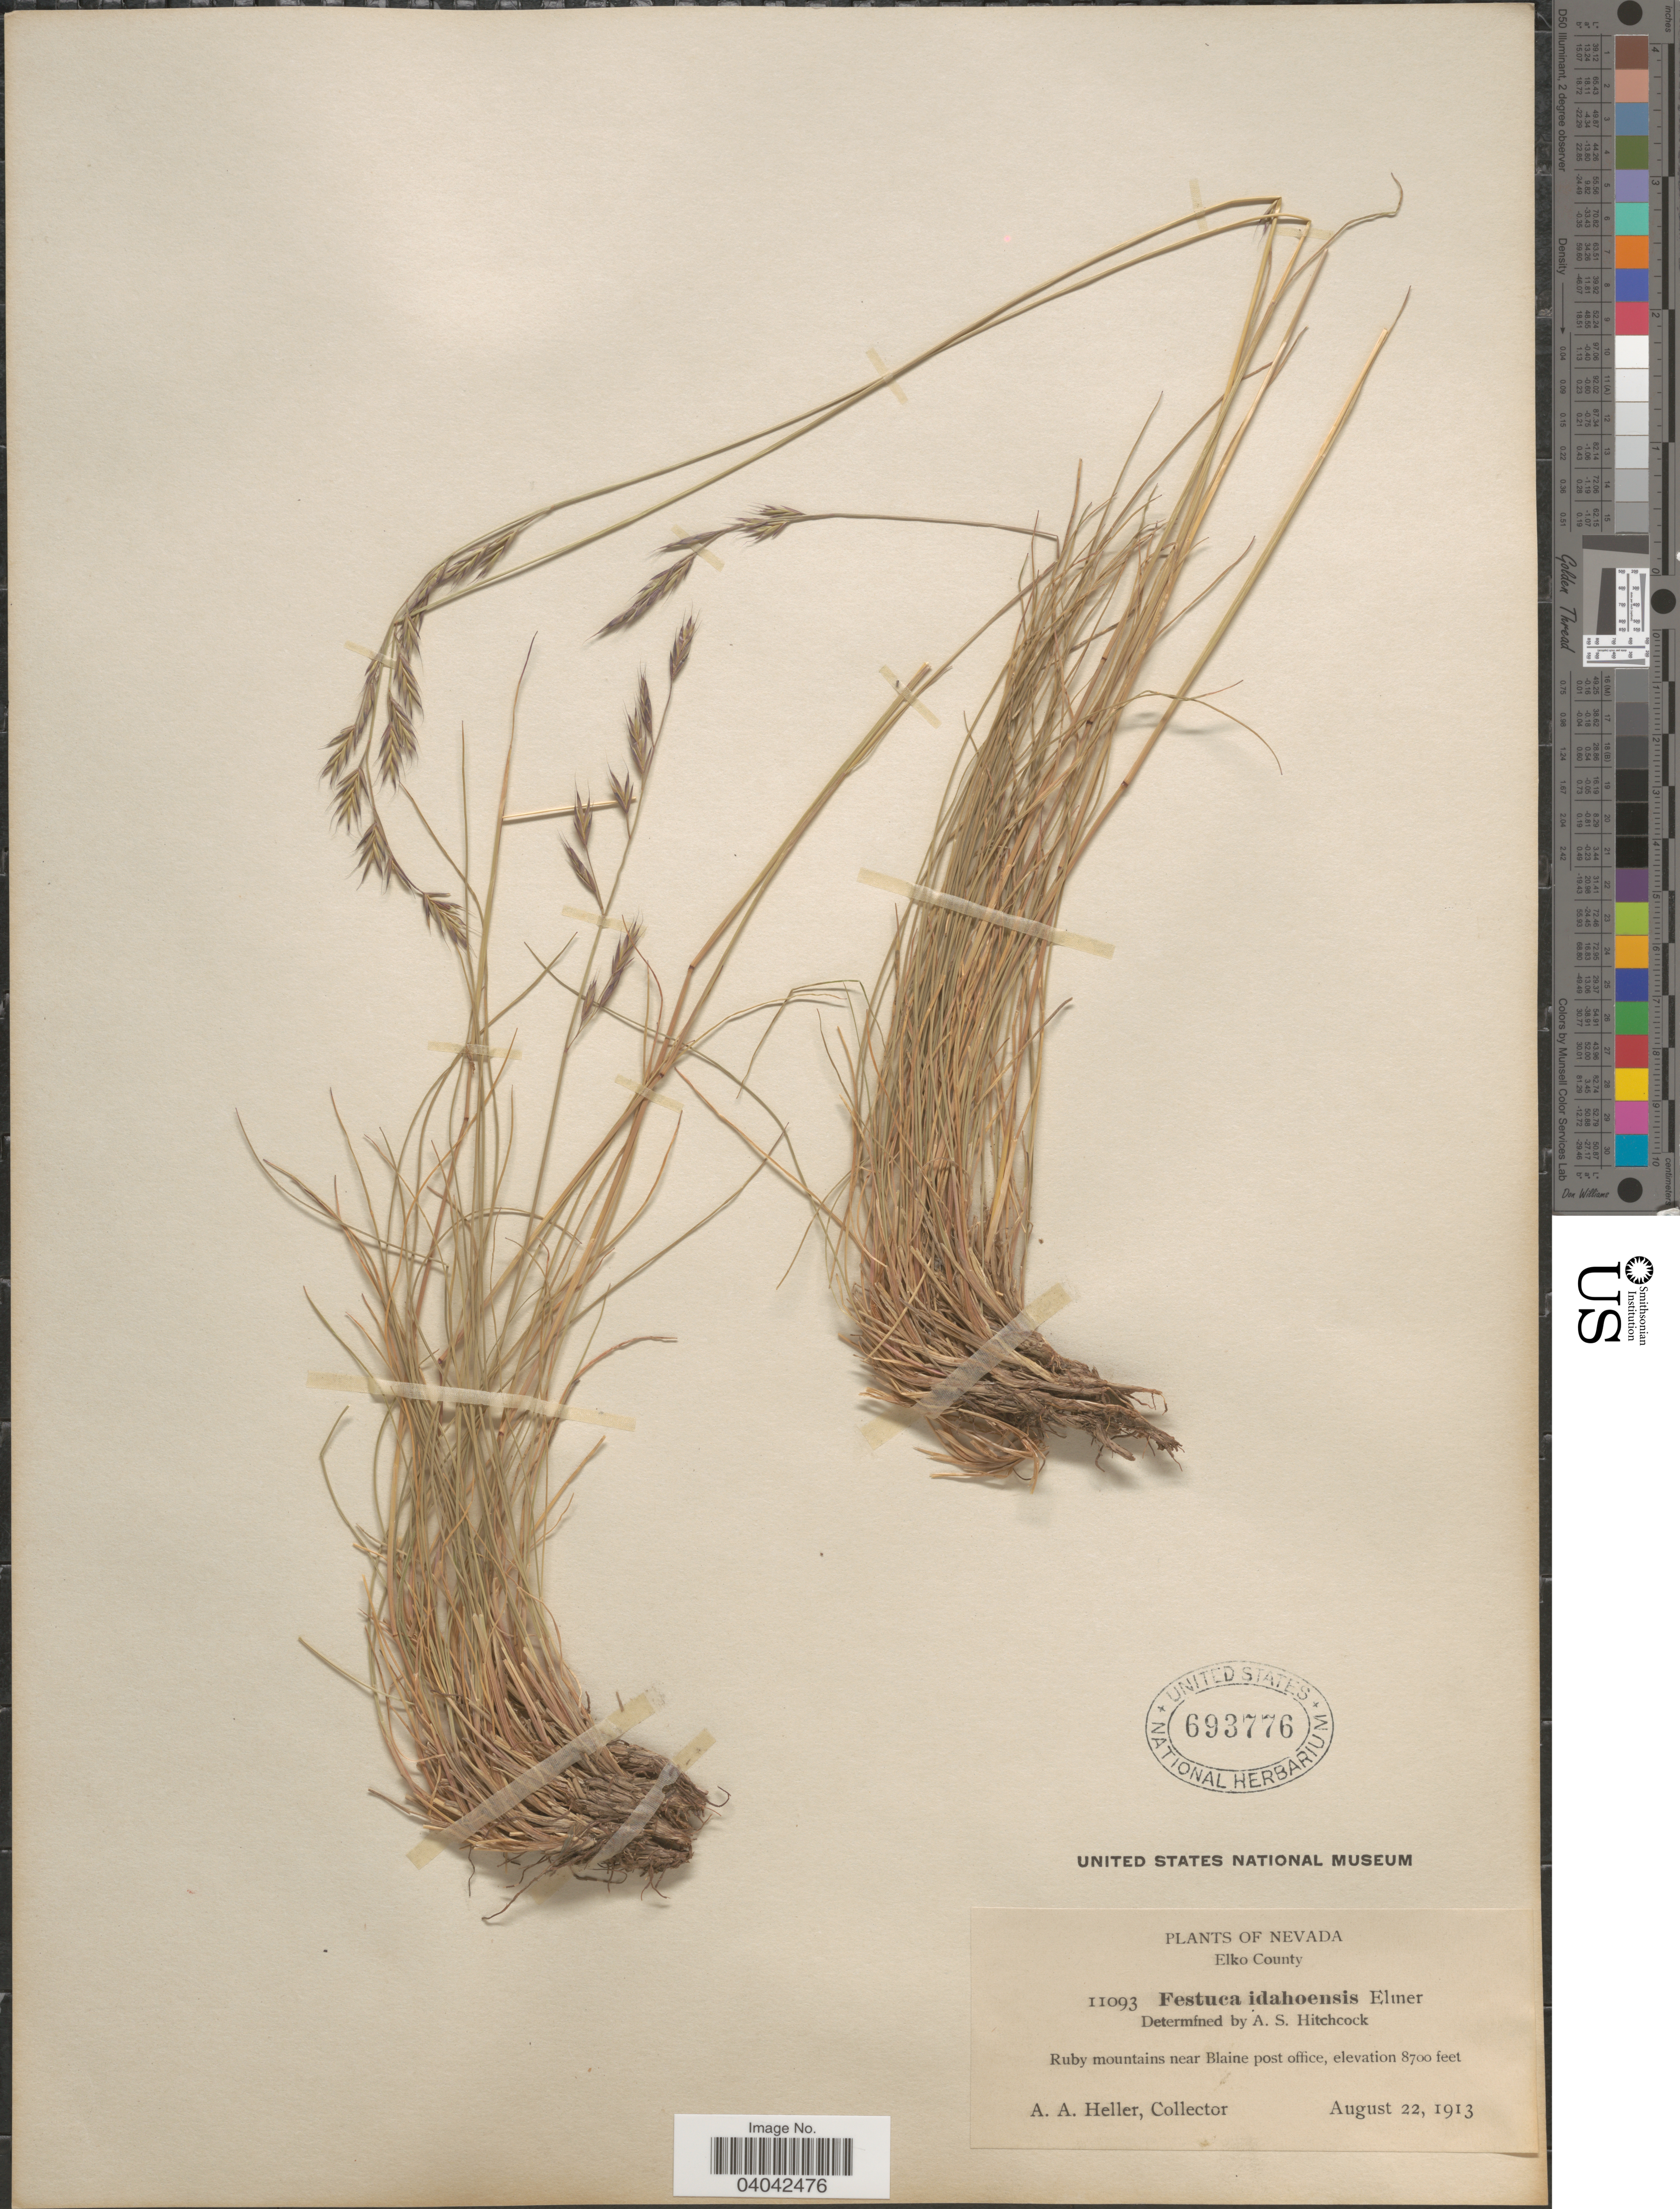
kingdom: Plantae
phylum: Tracheophyta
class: Liliopsida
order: Poales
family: Poaceae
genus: Festuca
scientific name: Festuca idahoensis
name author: Elmer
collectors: A. A. Heller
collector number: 11093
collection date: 1913-08-22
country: United States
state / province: Nevada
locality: Elko County. Ruby mountains near Blaine post office.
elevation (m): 2652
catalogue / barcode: US 693776